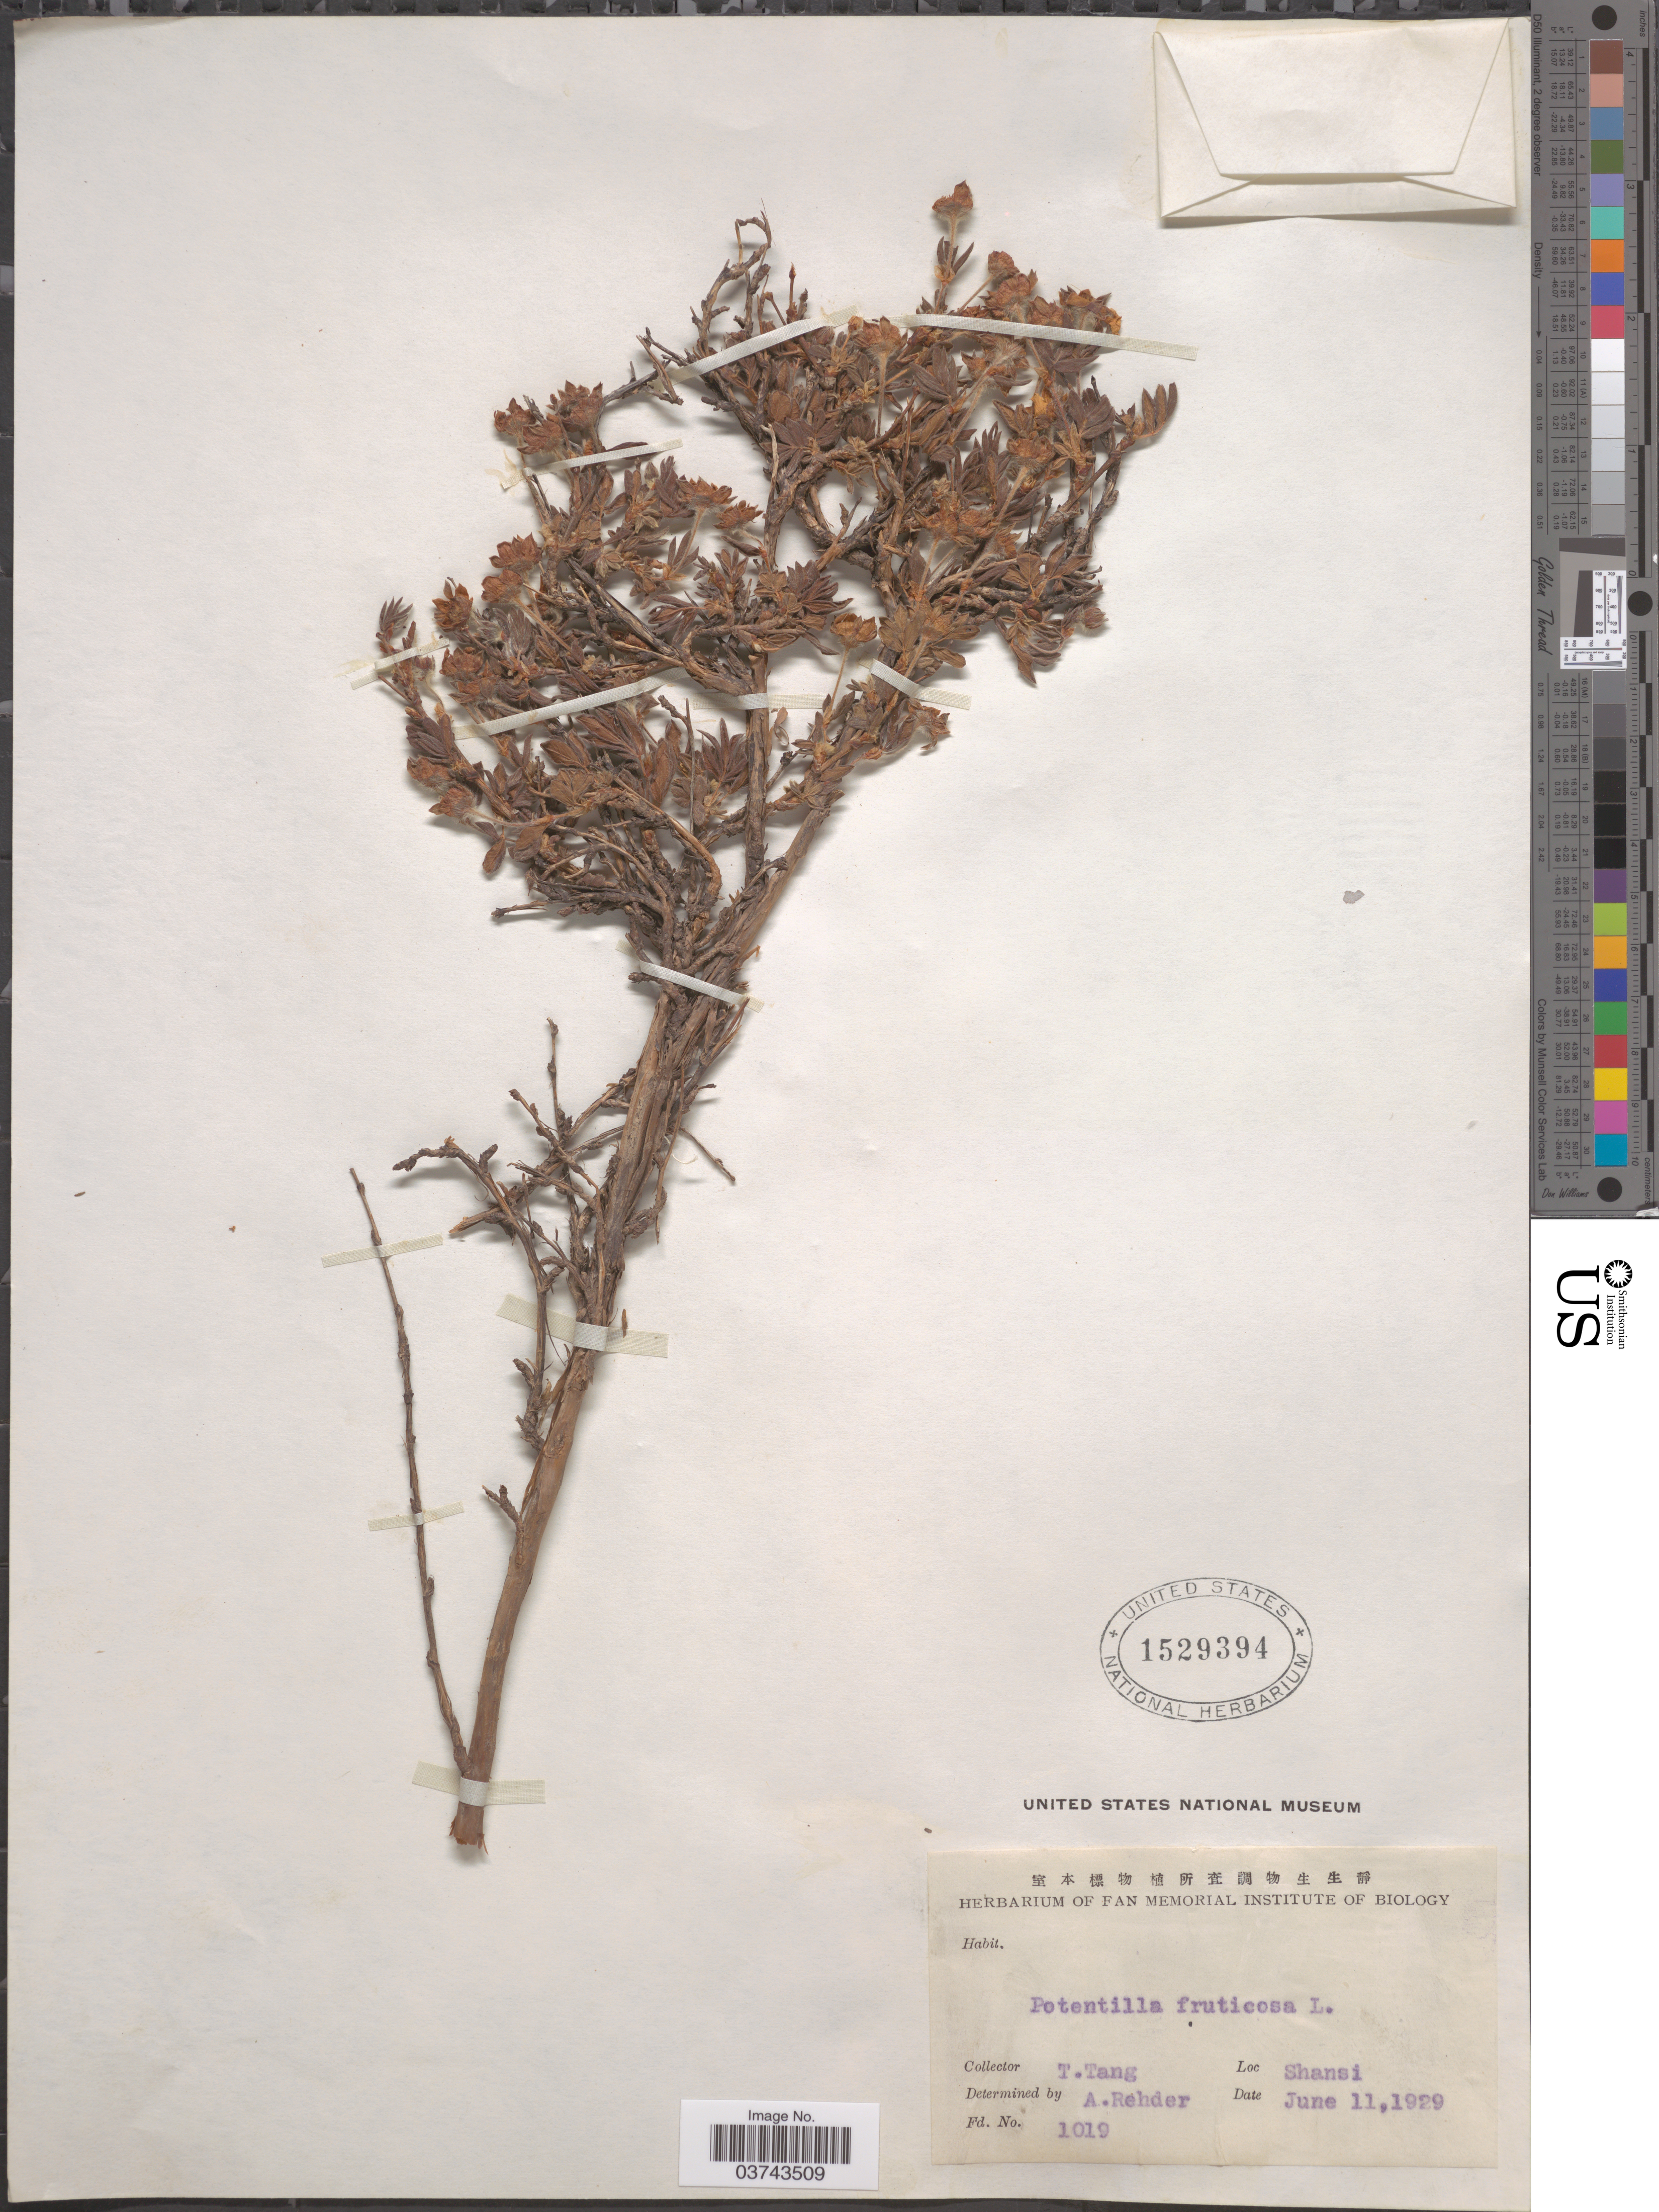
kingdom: Plantae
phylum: Tracheophyta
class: Magnoliopsida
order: Rosales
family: Rosaceae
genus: Dasiphora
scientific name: Dasiphora fruticosa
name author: (L.) Rydb.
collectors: T. Tang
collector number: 1019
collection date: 1929-06-11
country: China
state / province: Shanxi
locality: Shansi.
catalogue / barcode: US 1529394